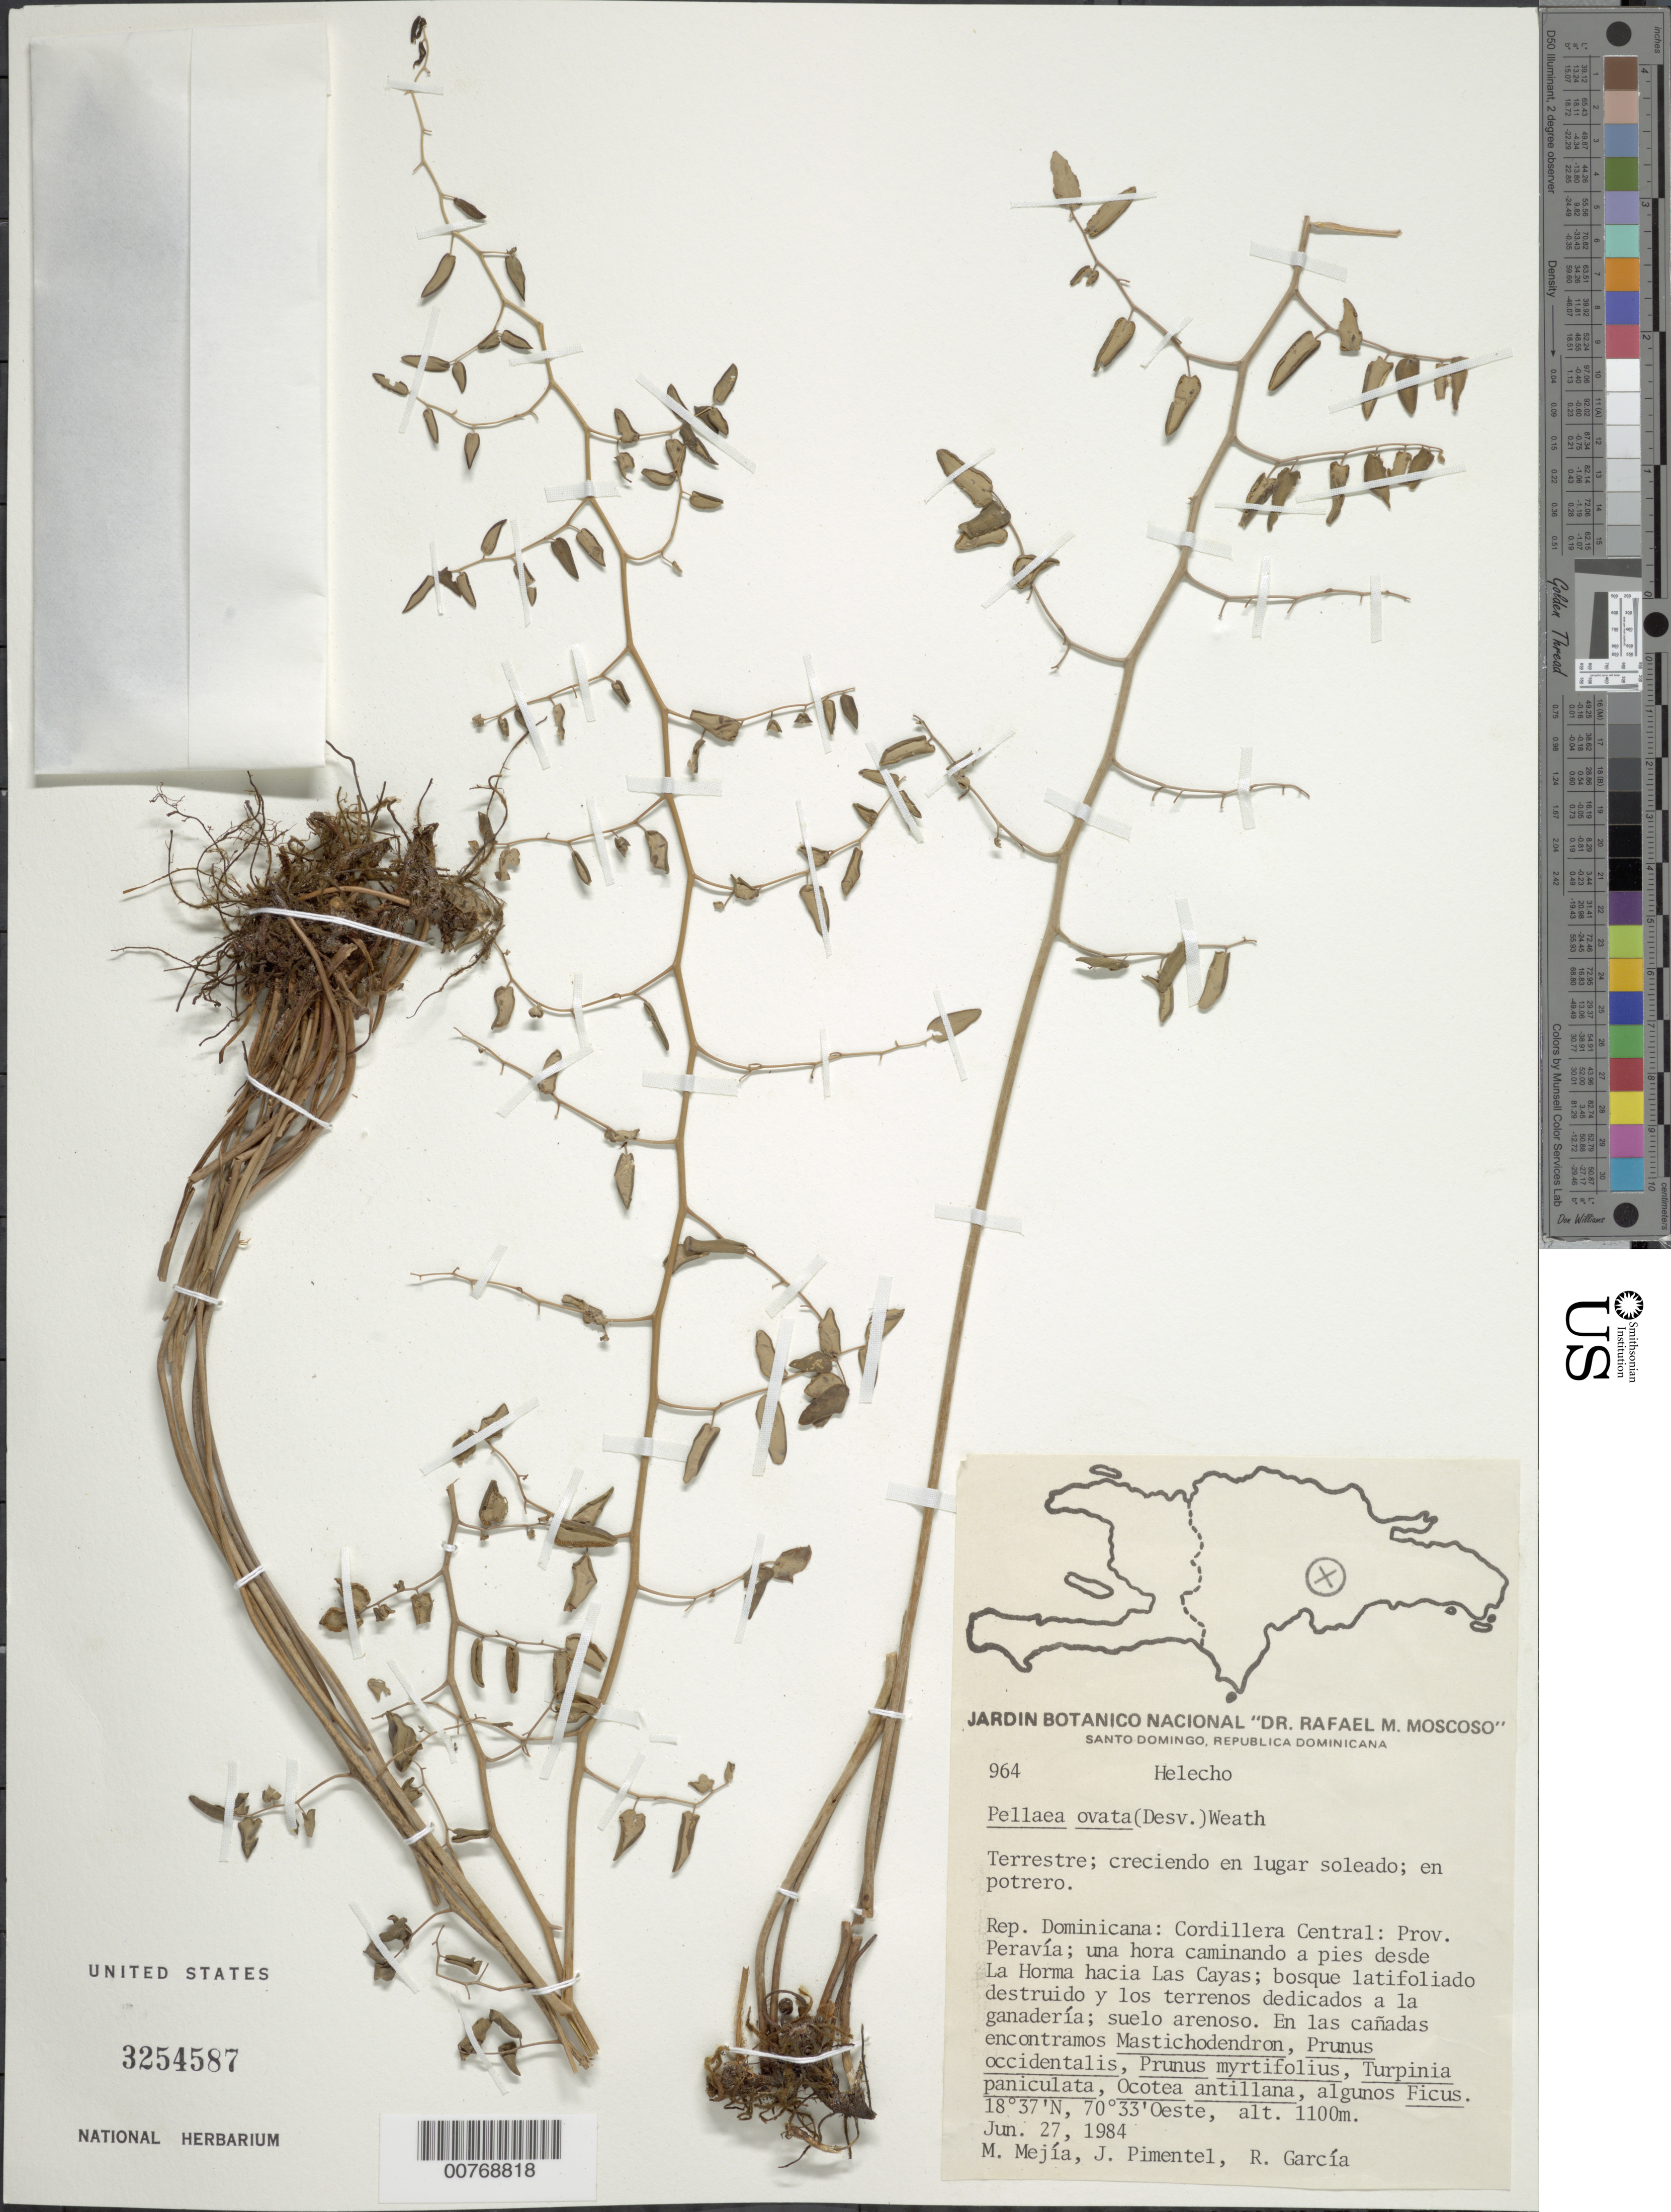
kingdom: Plantae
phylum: Tracheophyta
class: Polypodiopsida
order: Polypodiales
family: Pteridaceae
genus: Pellaea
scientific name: Pellaea ovata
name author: (Desv.) Weath.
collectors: M. Mejia, J. Pimentel & R. G. García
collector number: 964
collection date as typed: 27 Jun 1984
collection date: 1984-06-27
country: Dominican Republic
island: Hispaniola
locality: Cordillera Central, Provincia Peravia, 1 hora caminando a pie desde La Horma hacia Las Cayas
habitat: Lugar soleado. Bosque latifoliado destruido, suelo arenoso, en cañadas con Mastichodendron, Prunus, Turpinia, Ocotea y Ficus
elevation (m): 1100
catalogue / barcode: US 3254587